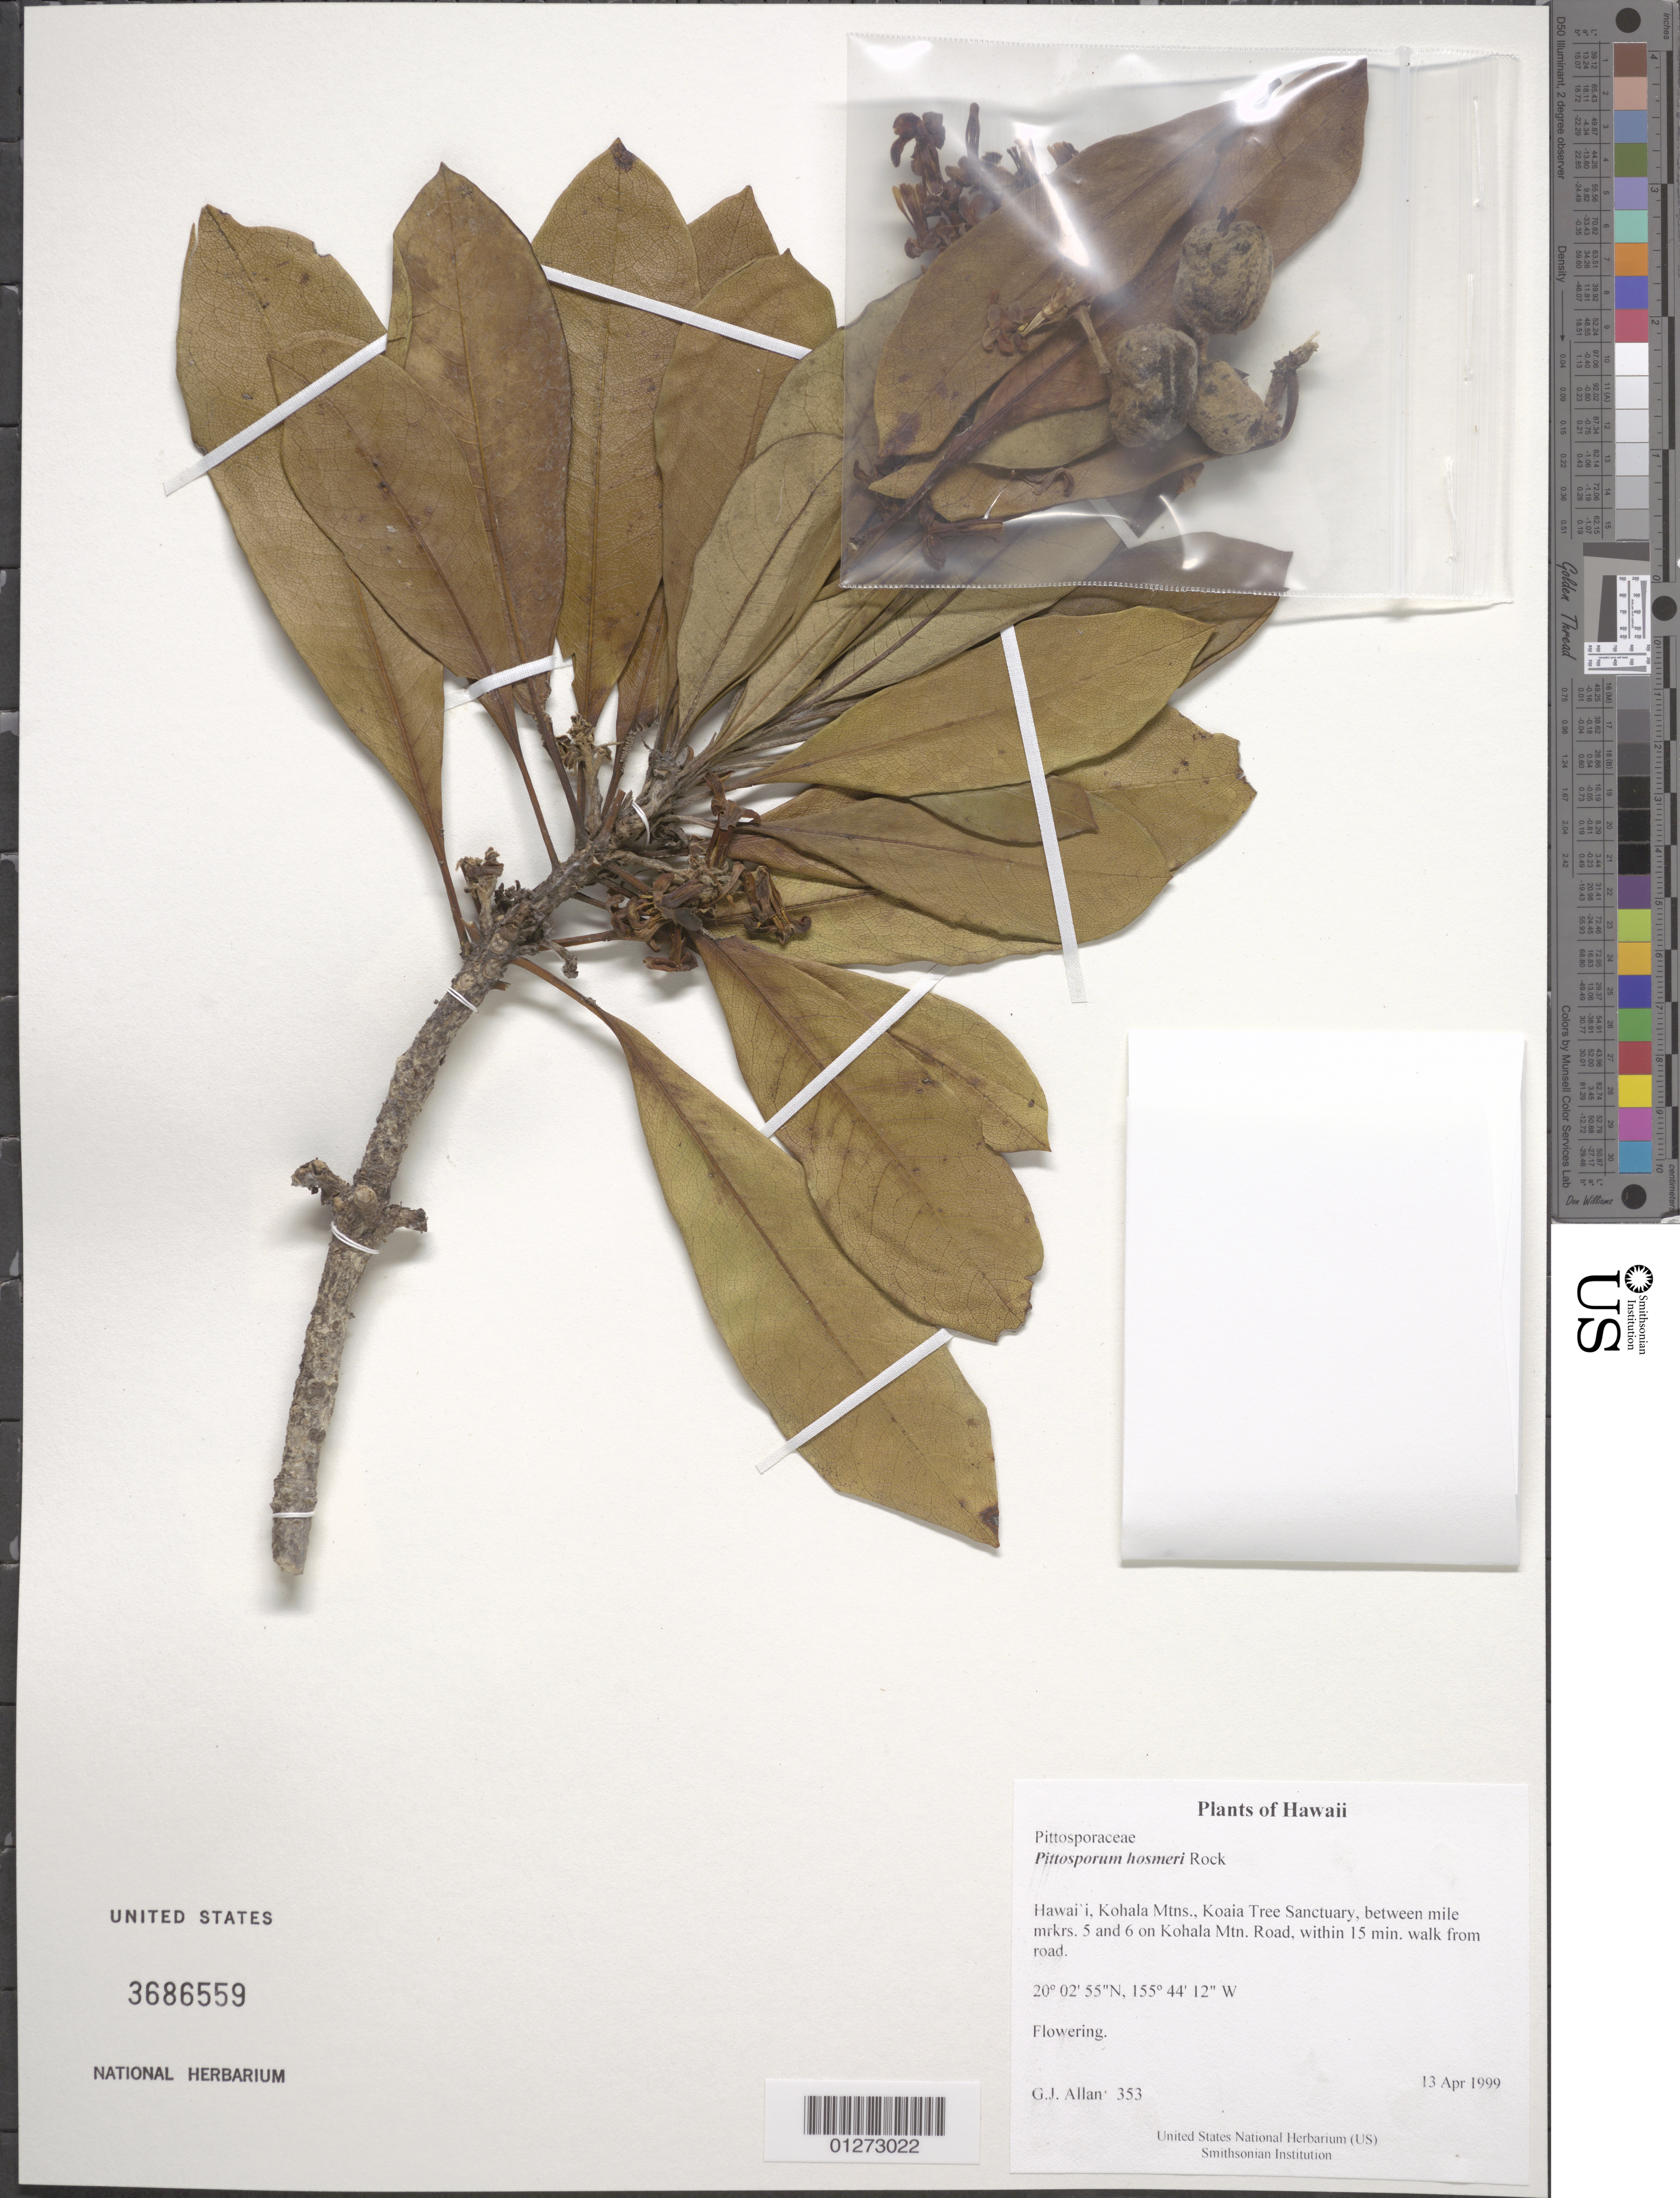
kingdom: Plantae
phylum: Tracheophyta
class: Magnoliopsida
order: Apiales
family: Pittosporaceae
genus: Pittosporum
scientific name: Pittosporum hosmeri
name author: Rock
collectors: G. Allan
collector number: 353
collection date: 1999-04-13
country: United States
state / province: Hawaii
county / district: Hawaii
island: Hawaii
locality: Kohala Mtns., Koaia Tree Sanctuary, between mile mrkrs 5 and 6 on Kohala Mtn. Road, within 15 min. walk from road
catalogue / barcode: US 3686559